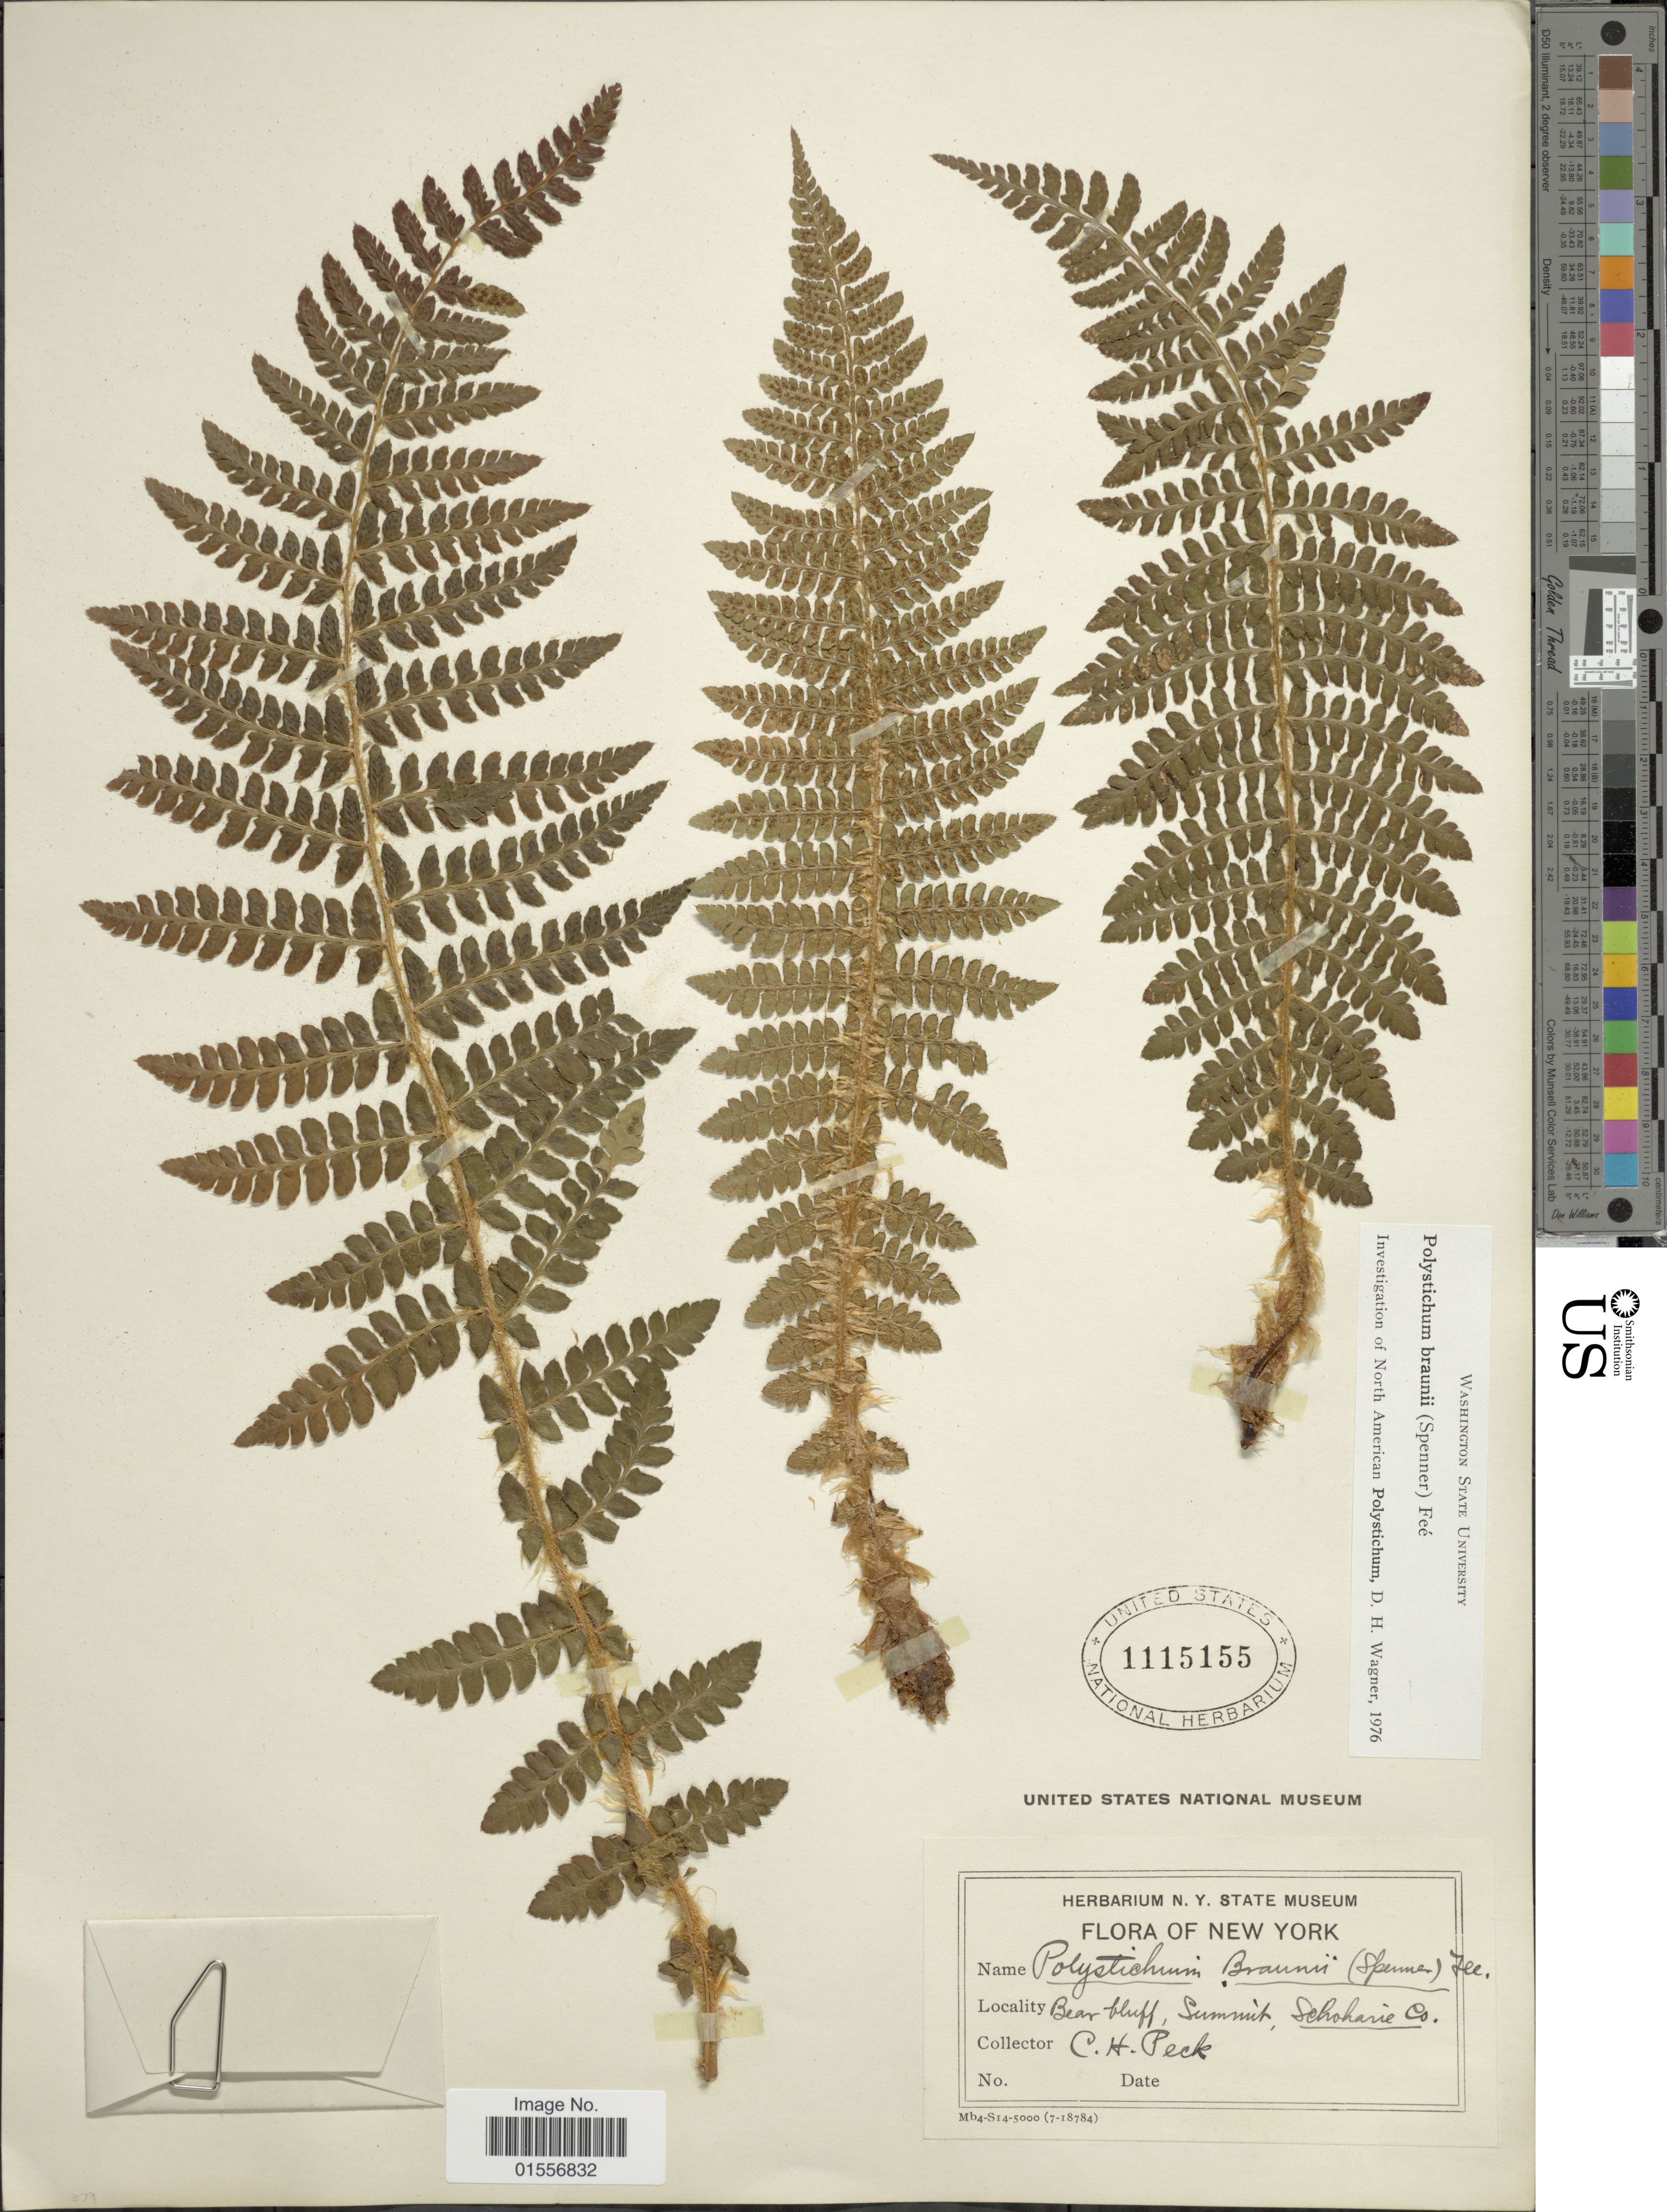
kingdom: Plantae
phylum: Tracheophyta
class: Polypodiopsida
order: Polypodiales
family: Dryopteridaceae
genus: Polystichum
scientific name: Polystichum braunii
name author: (Spenn.) Fée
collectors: C. H. Peck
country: United States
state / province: New York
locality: Bear Bluff, Summit, Schoharie Co.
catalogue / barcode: US 1115155